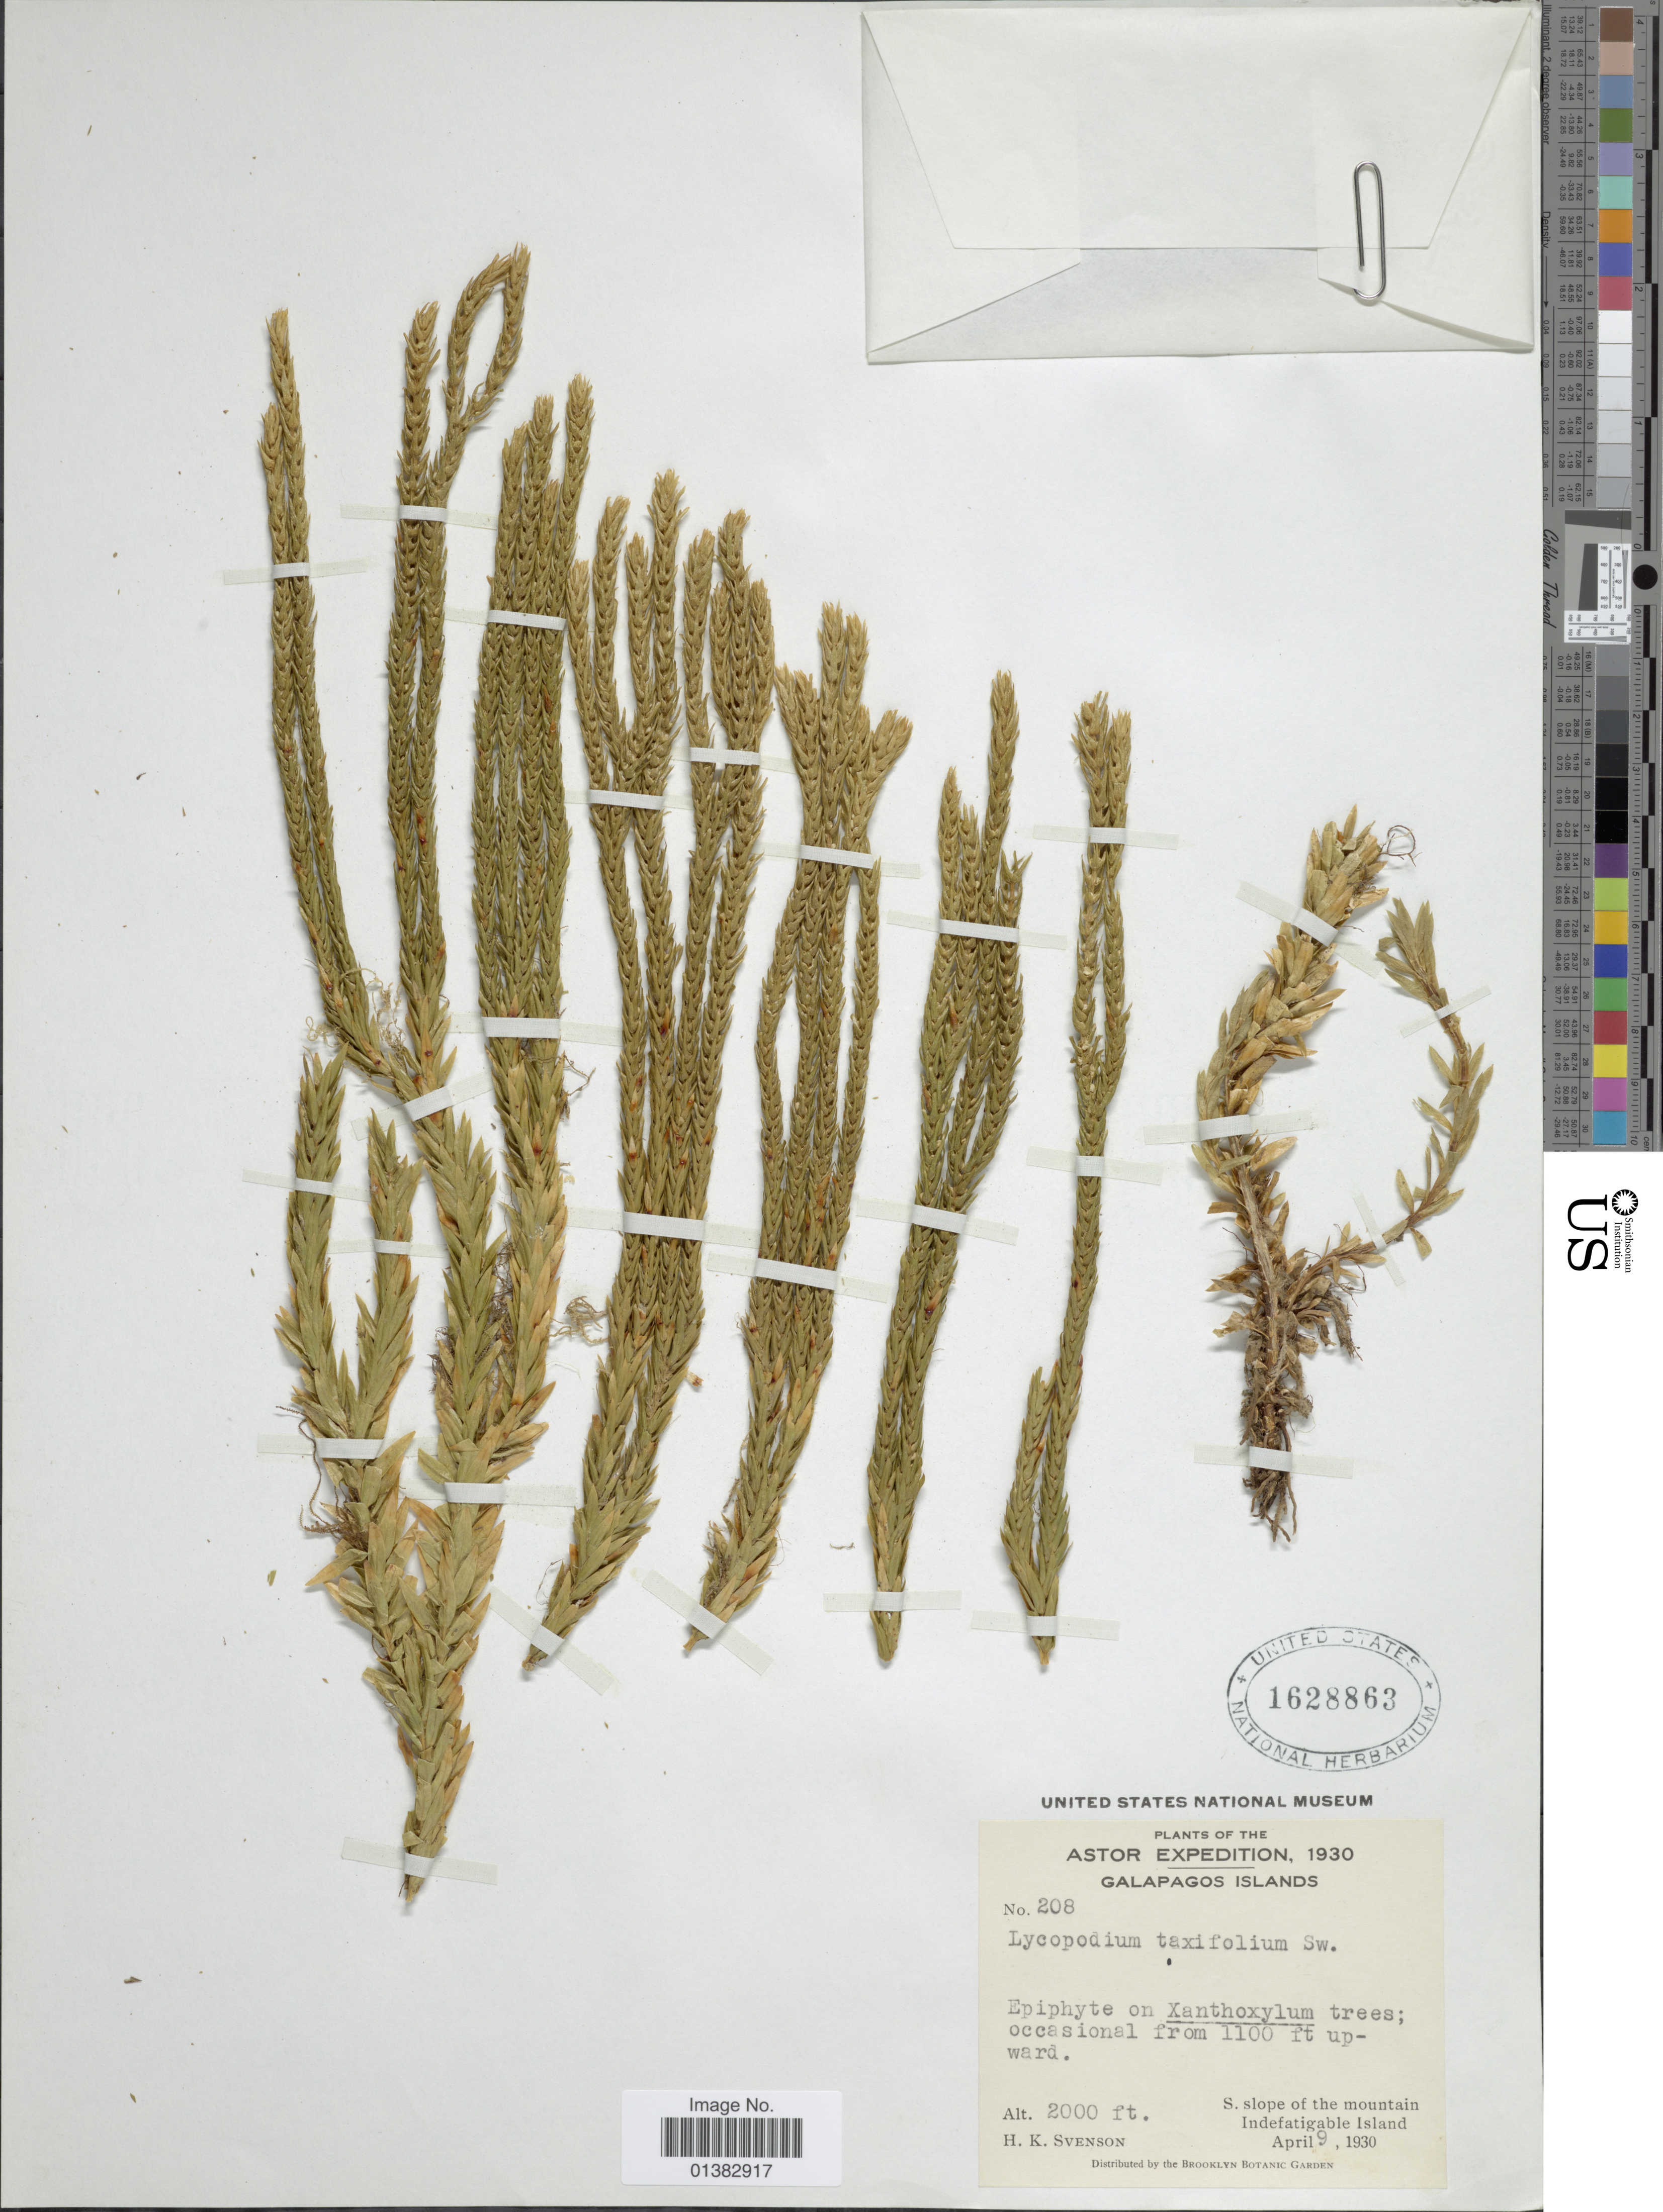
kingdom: Plantae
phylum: Tracheophyta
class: Lycopodiopsida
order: Lycopodiales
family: Lycopodiaceae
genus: Phlegmariurus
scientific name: Phlegmariurus taxifolius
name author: (Sw.) Á. Löve & D. Löve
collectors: H. K. Svenson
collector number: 208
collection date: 1930-04-09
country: Ecuador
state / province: Colón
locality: Galapagos Islansds, S. slope of the mountain Indefatigable Island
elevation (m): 610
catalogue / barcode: US 1628863